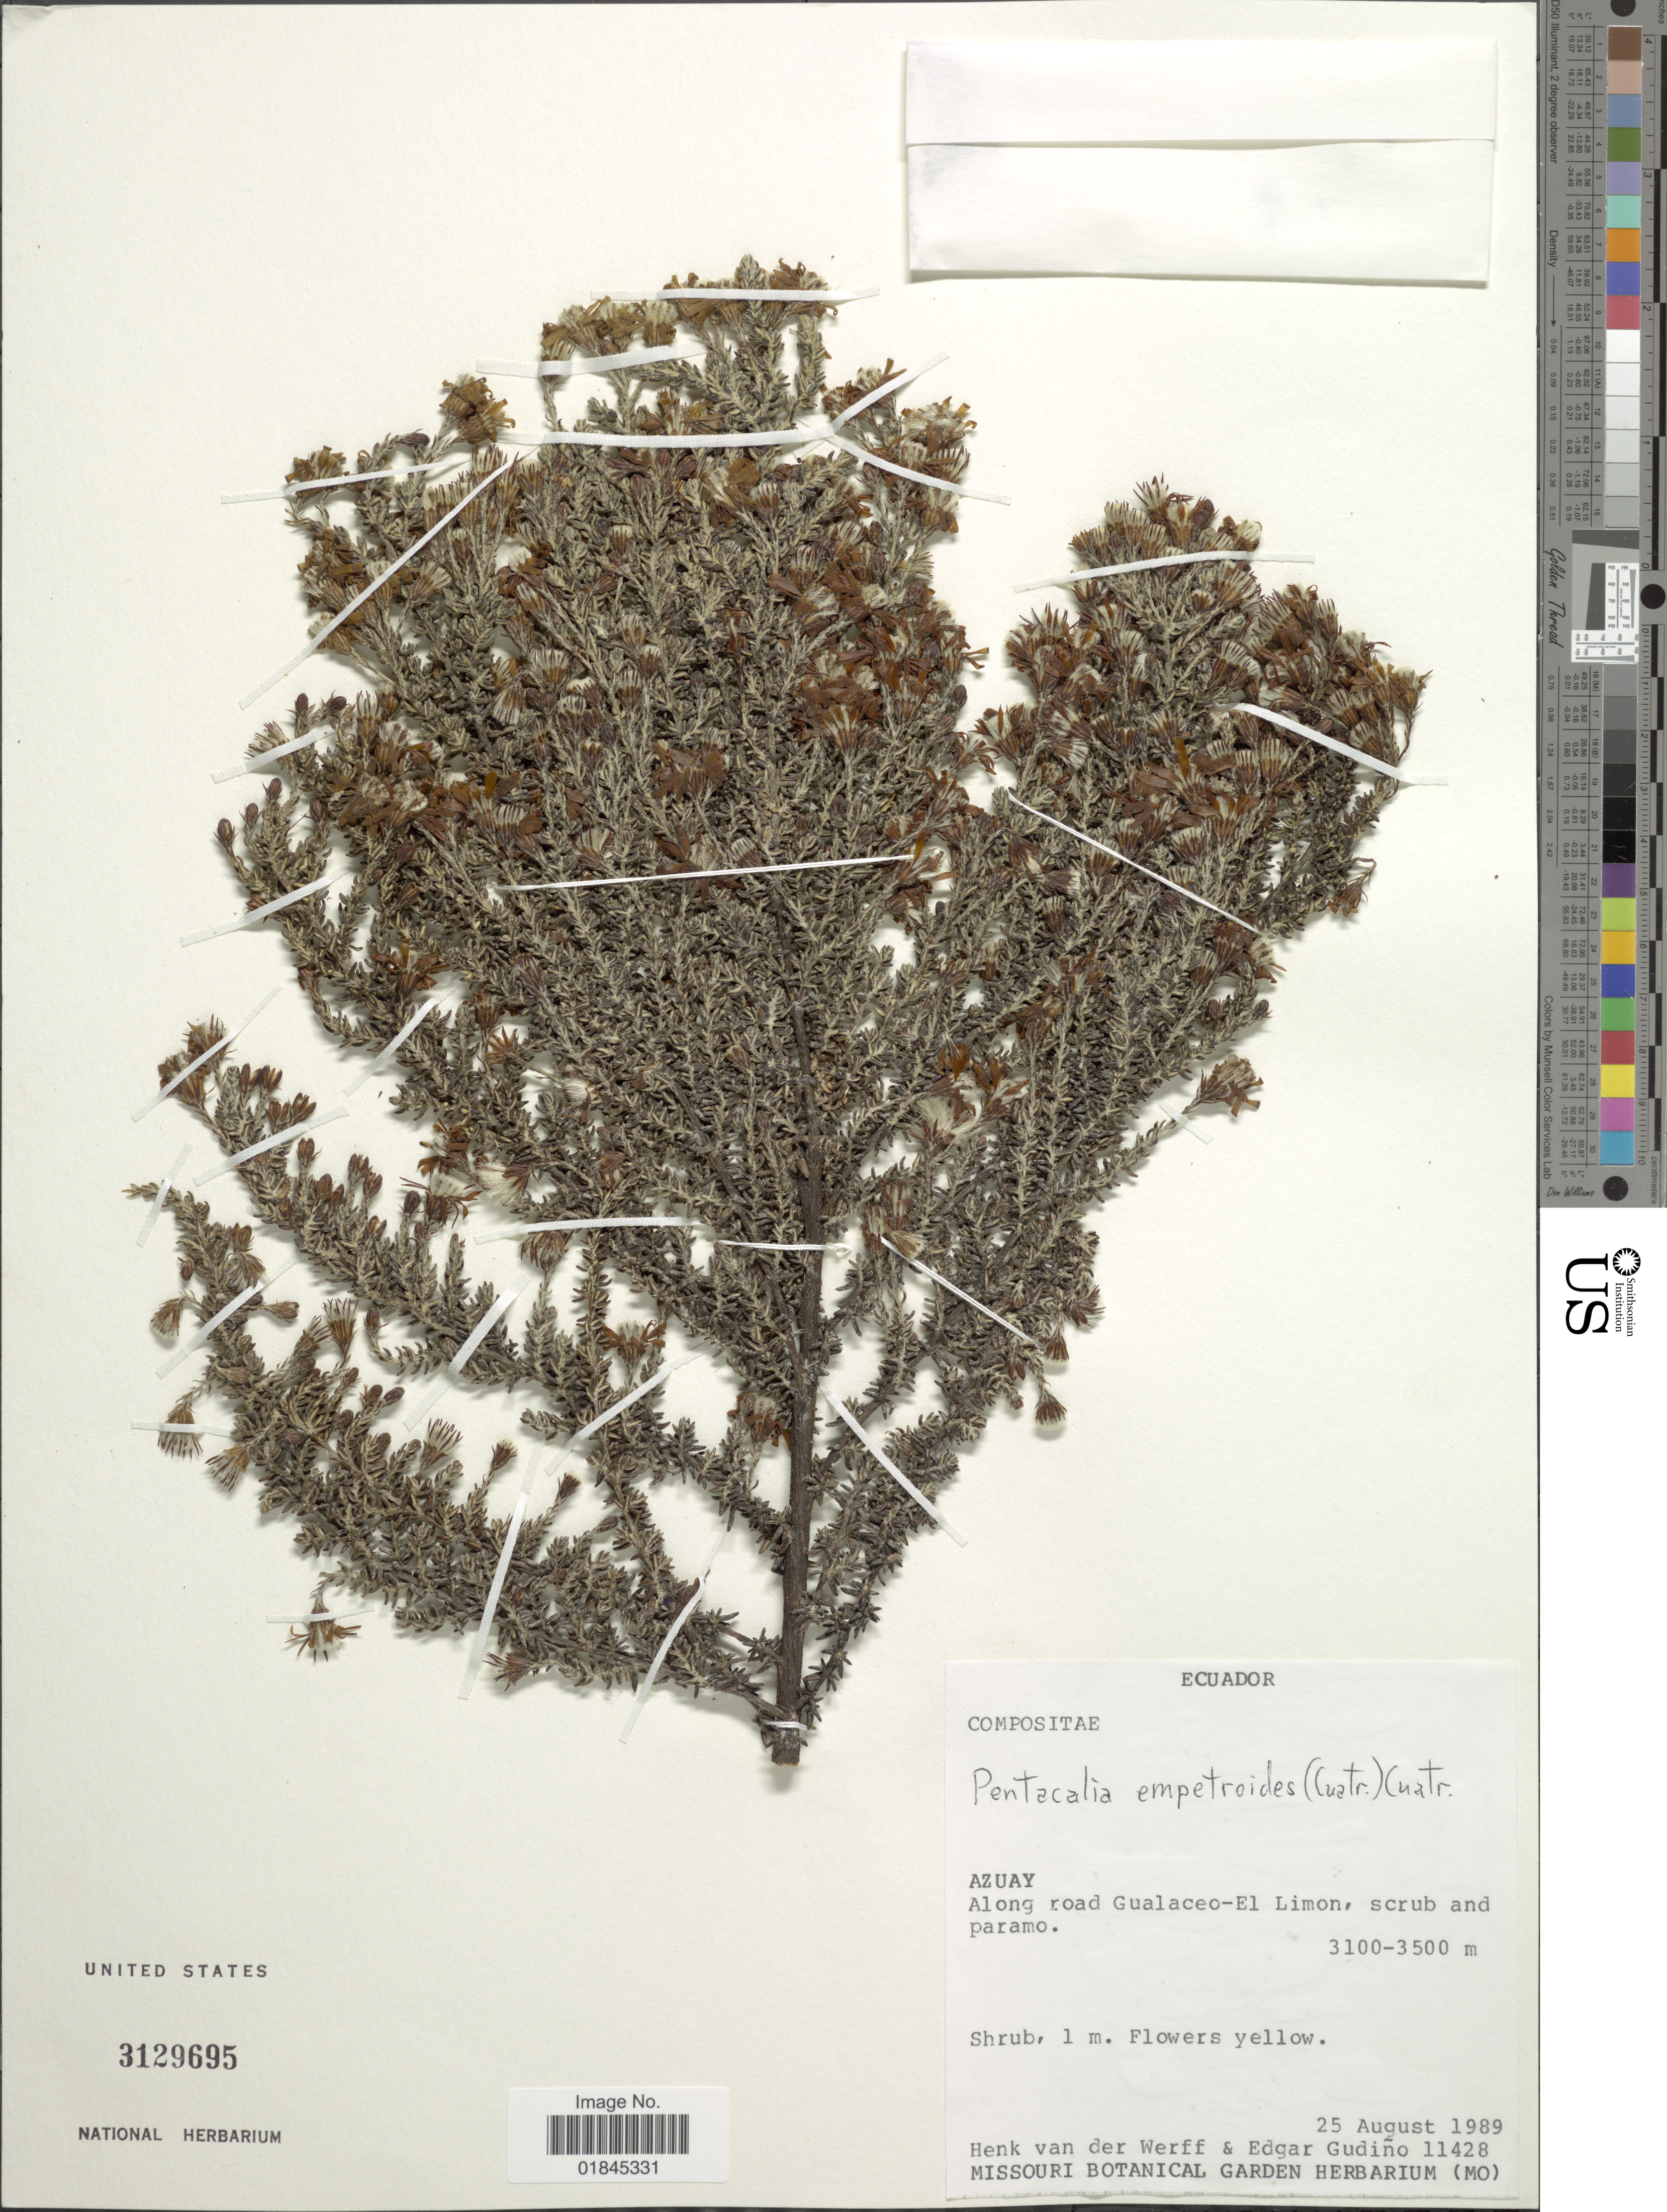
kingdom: Plantae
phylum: Tracheophyta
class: Magnoliopsida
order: Asterales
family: Asteraceae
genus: Pentacalia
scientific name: Pentacalia empetroides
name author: (Cuatrec.) Cuatrec.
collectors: H. van der Werff & E. Gudiño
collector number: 11428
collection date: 1989-08-25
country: Ecuador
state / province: Azuay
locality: Azuay. Along road Gualaceo-El Limon, scrub and paramo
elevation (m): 3100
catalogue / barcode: US 3129695